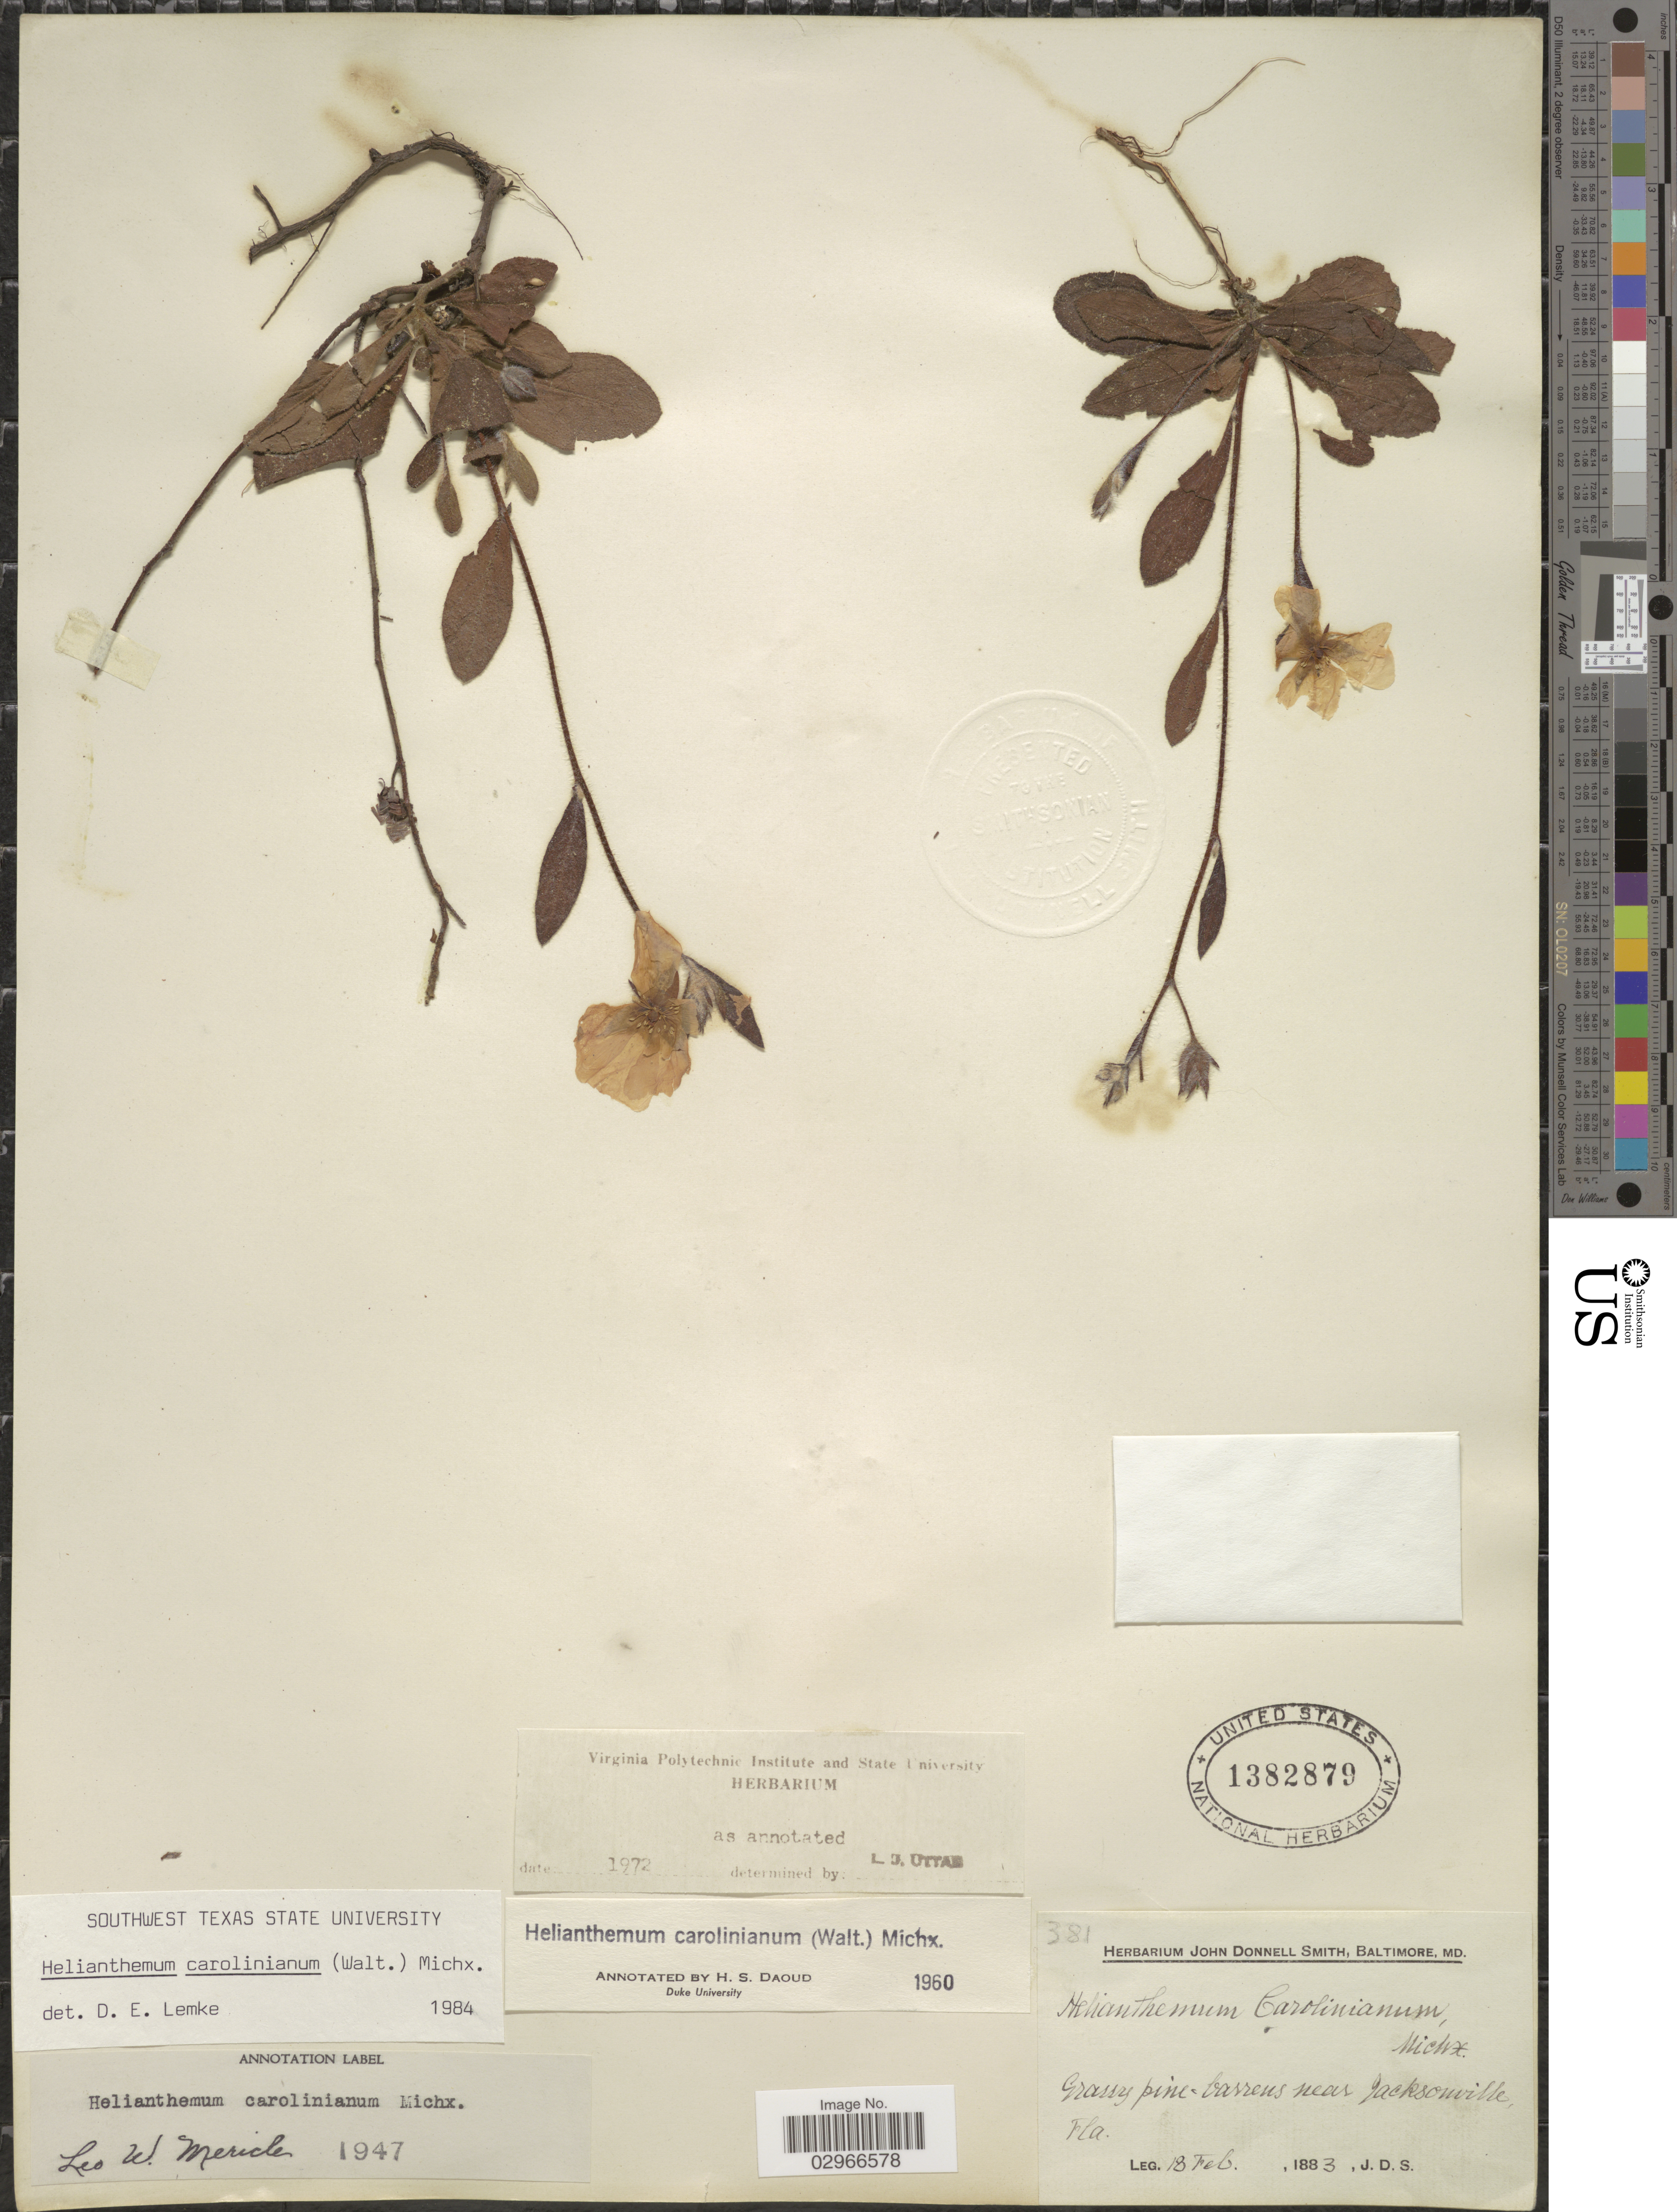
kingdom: Plantae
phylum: Tracheophyta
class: Magnoliopsida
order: Malvales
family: Cistaceae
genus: Helianthemum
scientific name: Helianthemum carolinianum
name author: (Walter) Michx.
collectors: J. Donnell Smith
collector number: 381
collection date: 1883-02-13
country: United States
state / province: Florida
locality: Near Jacksonville, Fla.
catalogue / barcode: US 1382879